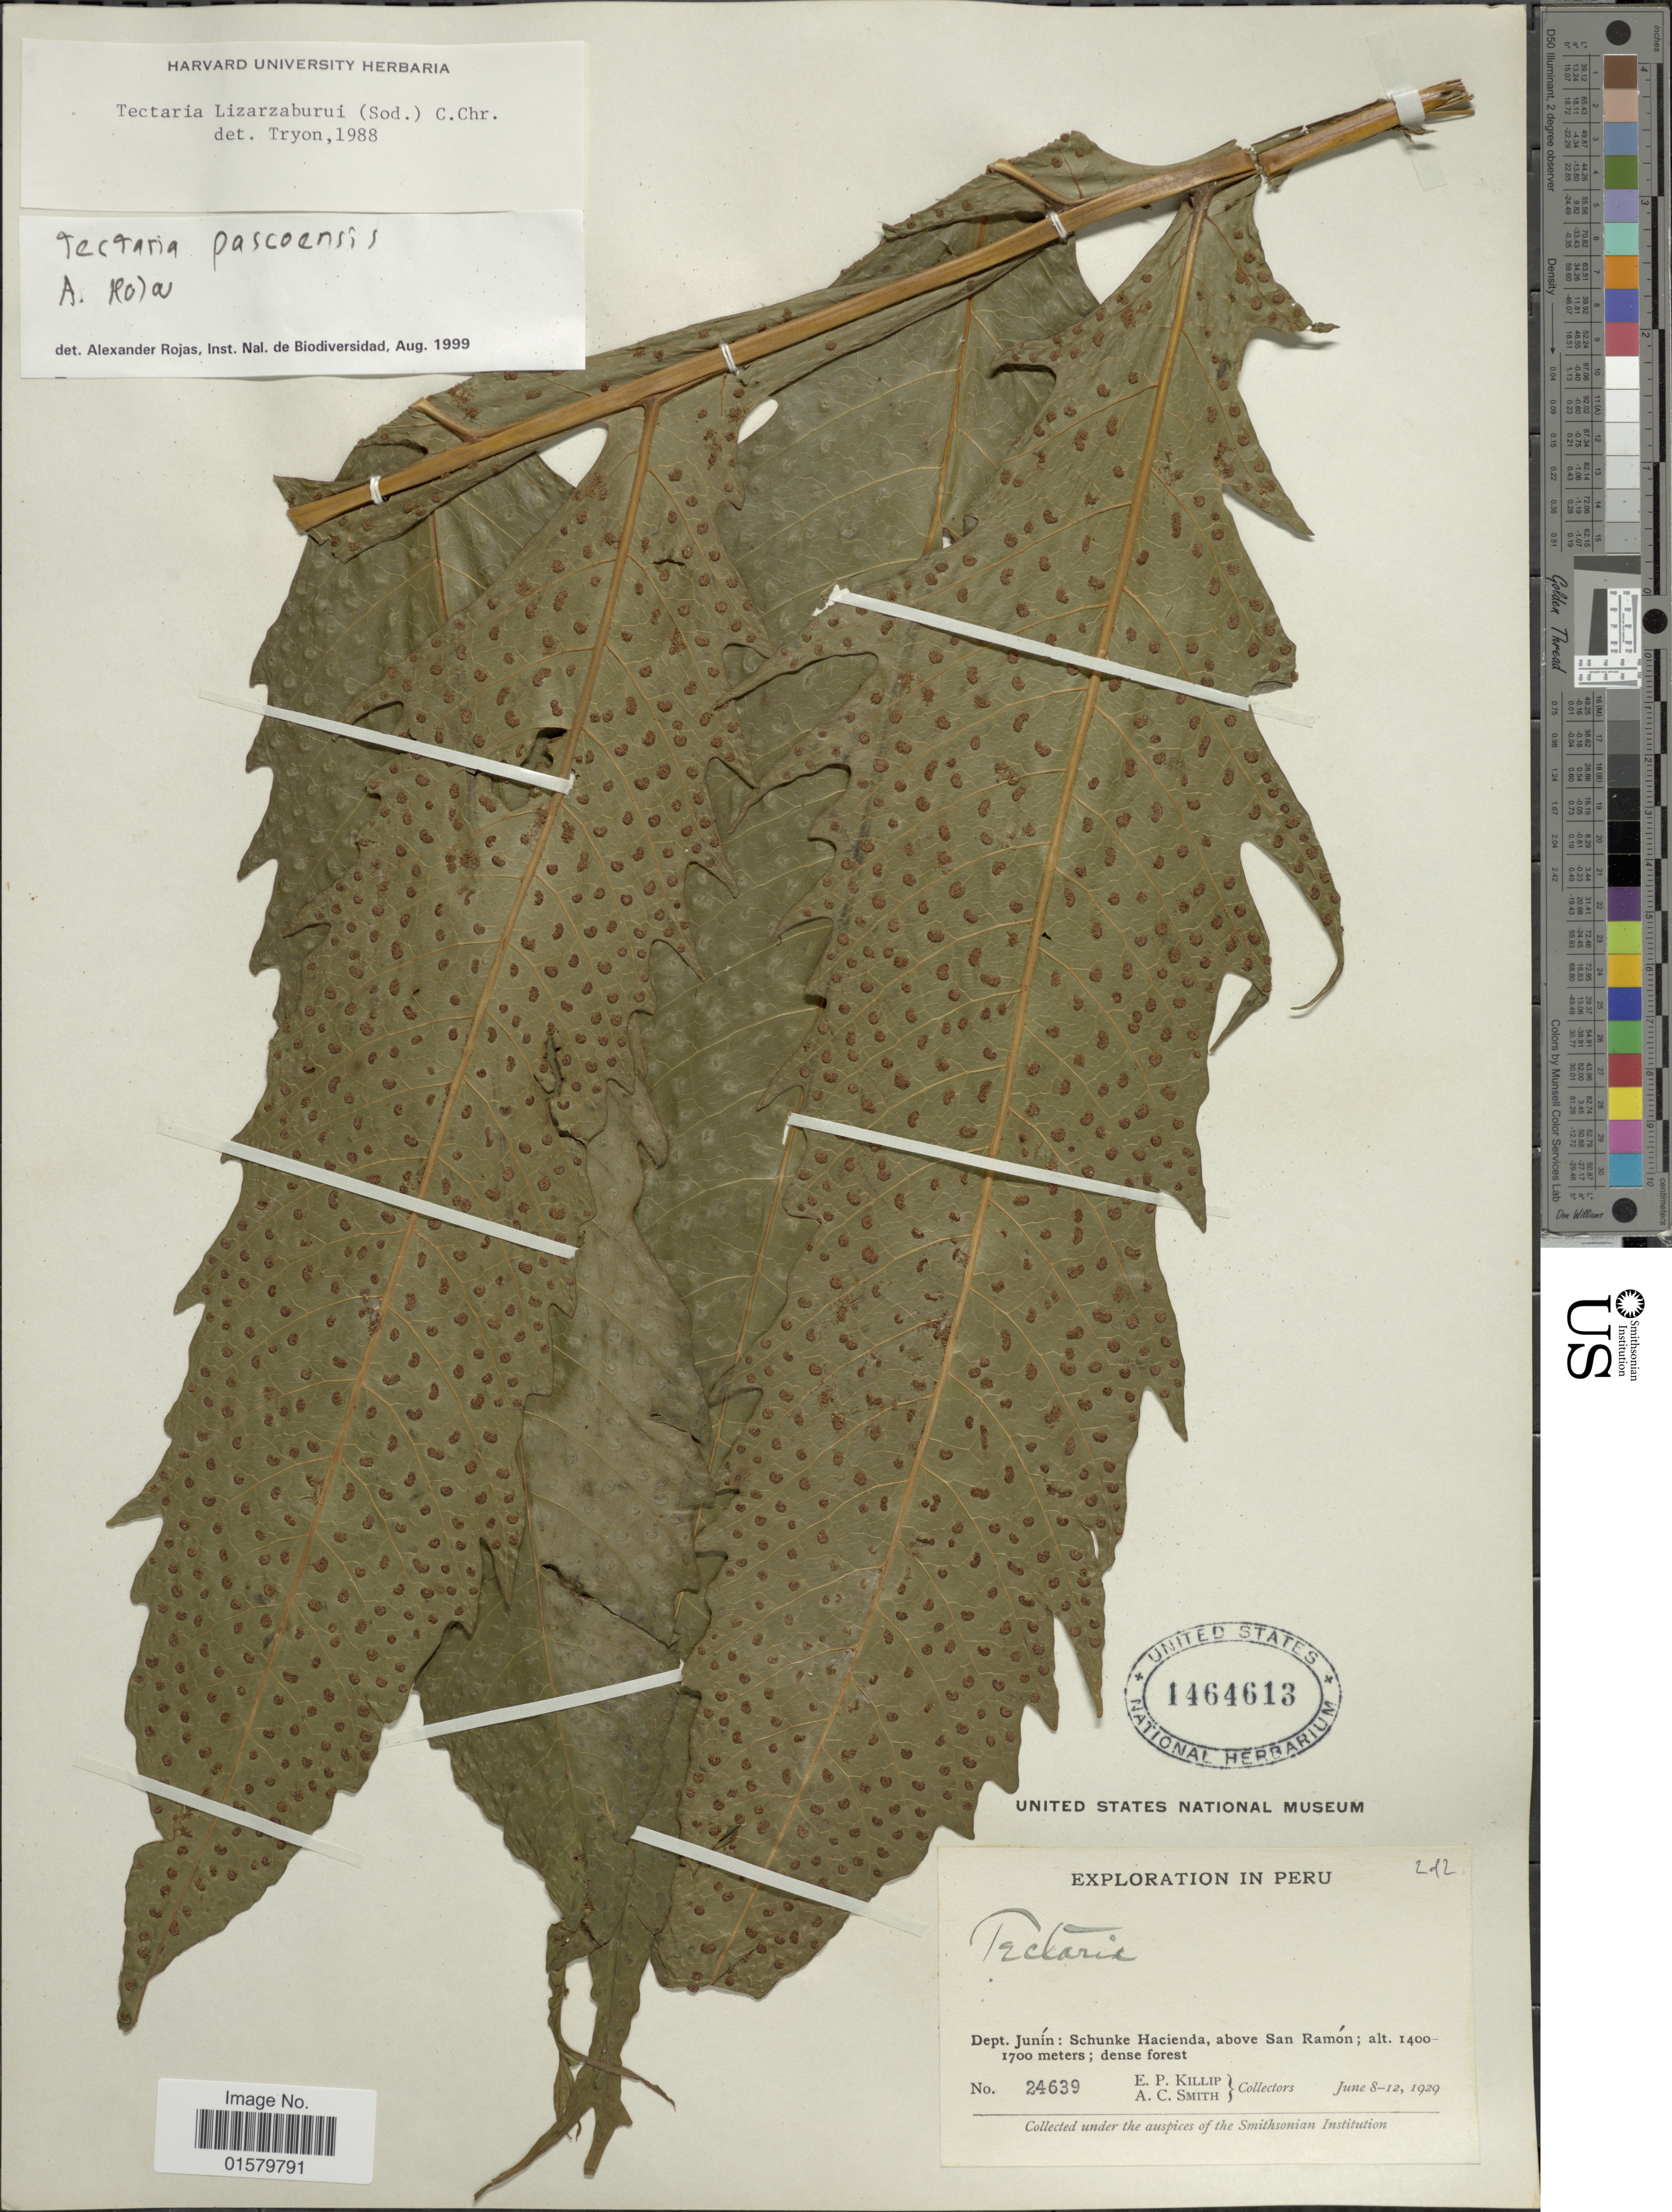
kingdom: Plantae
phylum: Tracheophyta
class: Polypodiopsida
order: Polypodiales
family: Tectariaceae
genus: Tectaria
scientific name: Tectaria lizarzaburui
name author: (Sodiro) C. Chr.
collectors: E. P. Killip & A. C. Smith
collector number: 24639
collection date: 1929-06-08/1929-06-12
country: Peru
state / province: Junín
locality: Dept. Junin: Schunke Hacienda, above San Ramon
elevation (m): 1400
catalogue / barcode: US 1464613